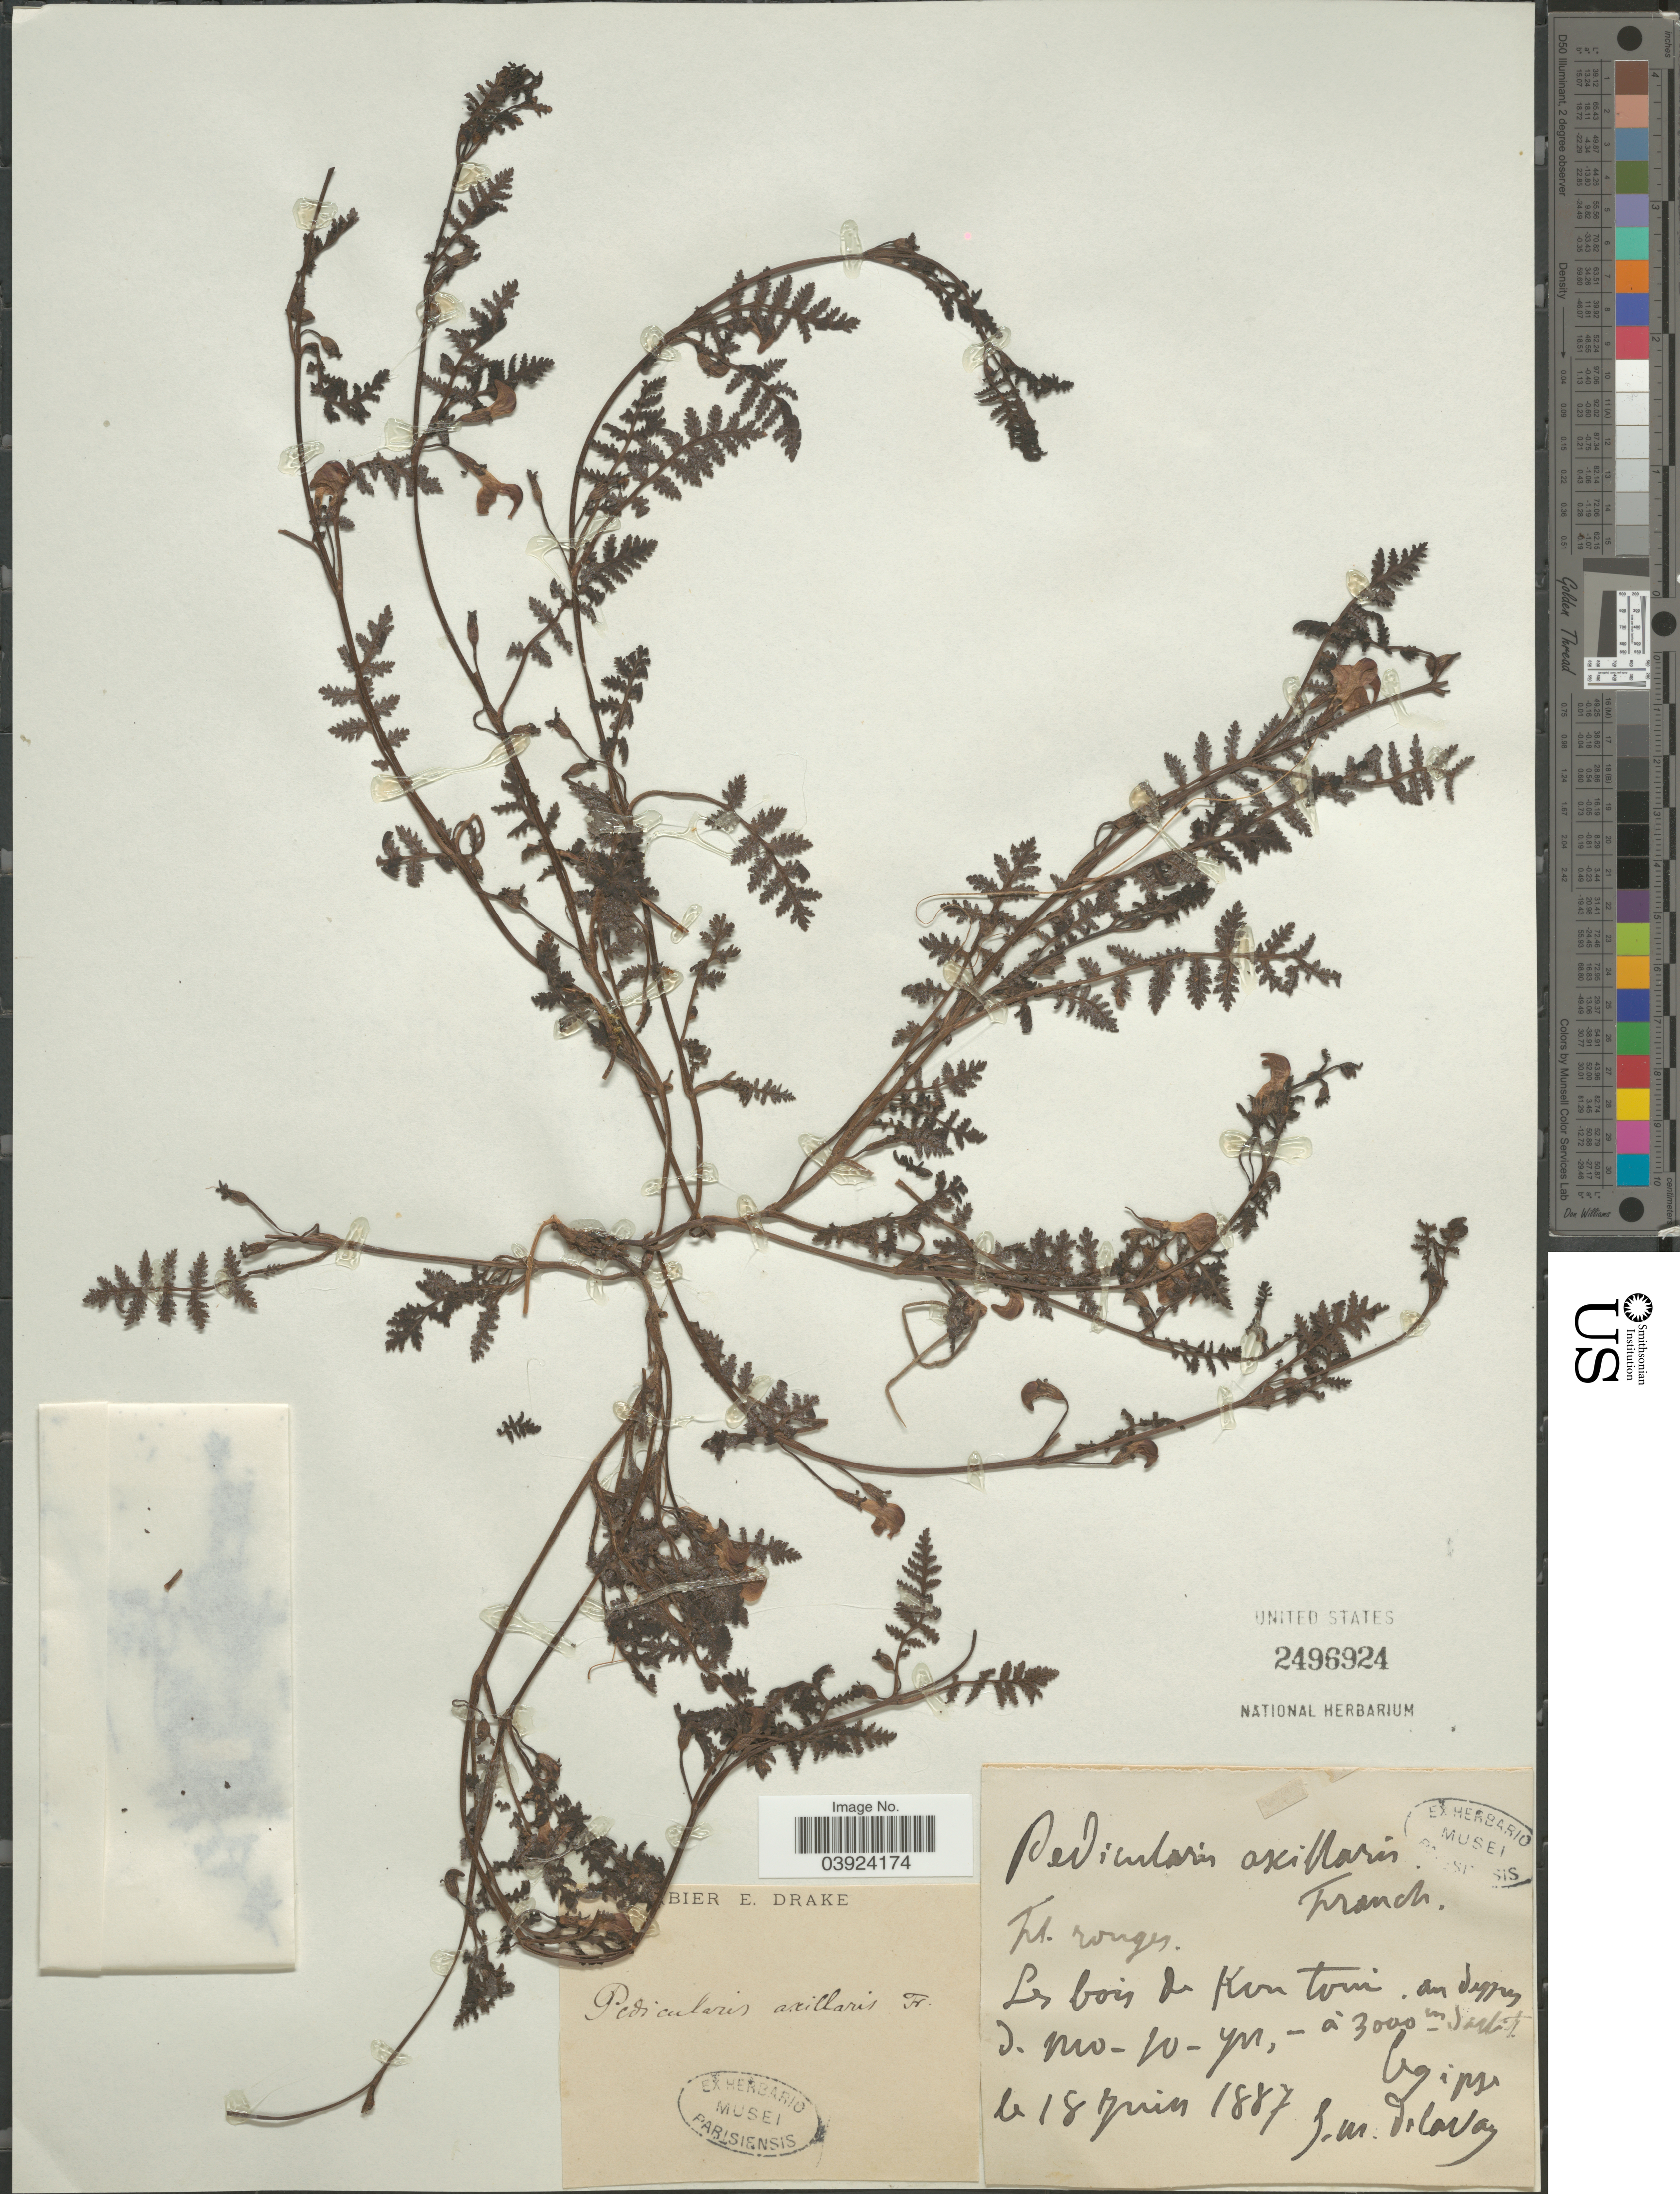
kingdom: Plantae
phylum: Tracheophyta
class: Magnoliopsida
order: Lamiales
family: Orobanchaceae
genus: Pedicularis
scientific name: Pedicularis axillaris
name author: Franch. ex Maxim.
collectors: J. Delavay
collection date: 1887-06-18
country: China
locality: Les bois de Kon Toni, au dessus d. mo-so-yu.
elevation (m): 3000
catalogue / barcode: US 2496924